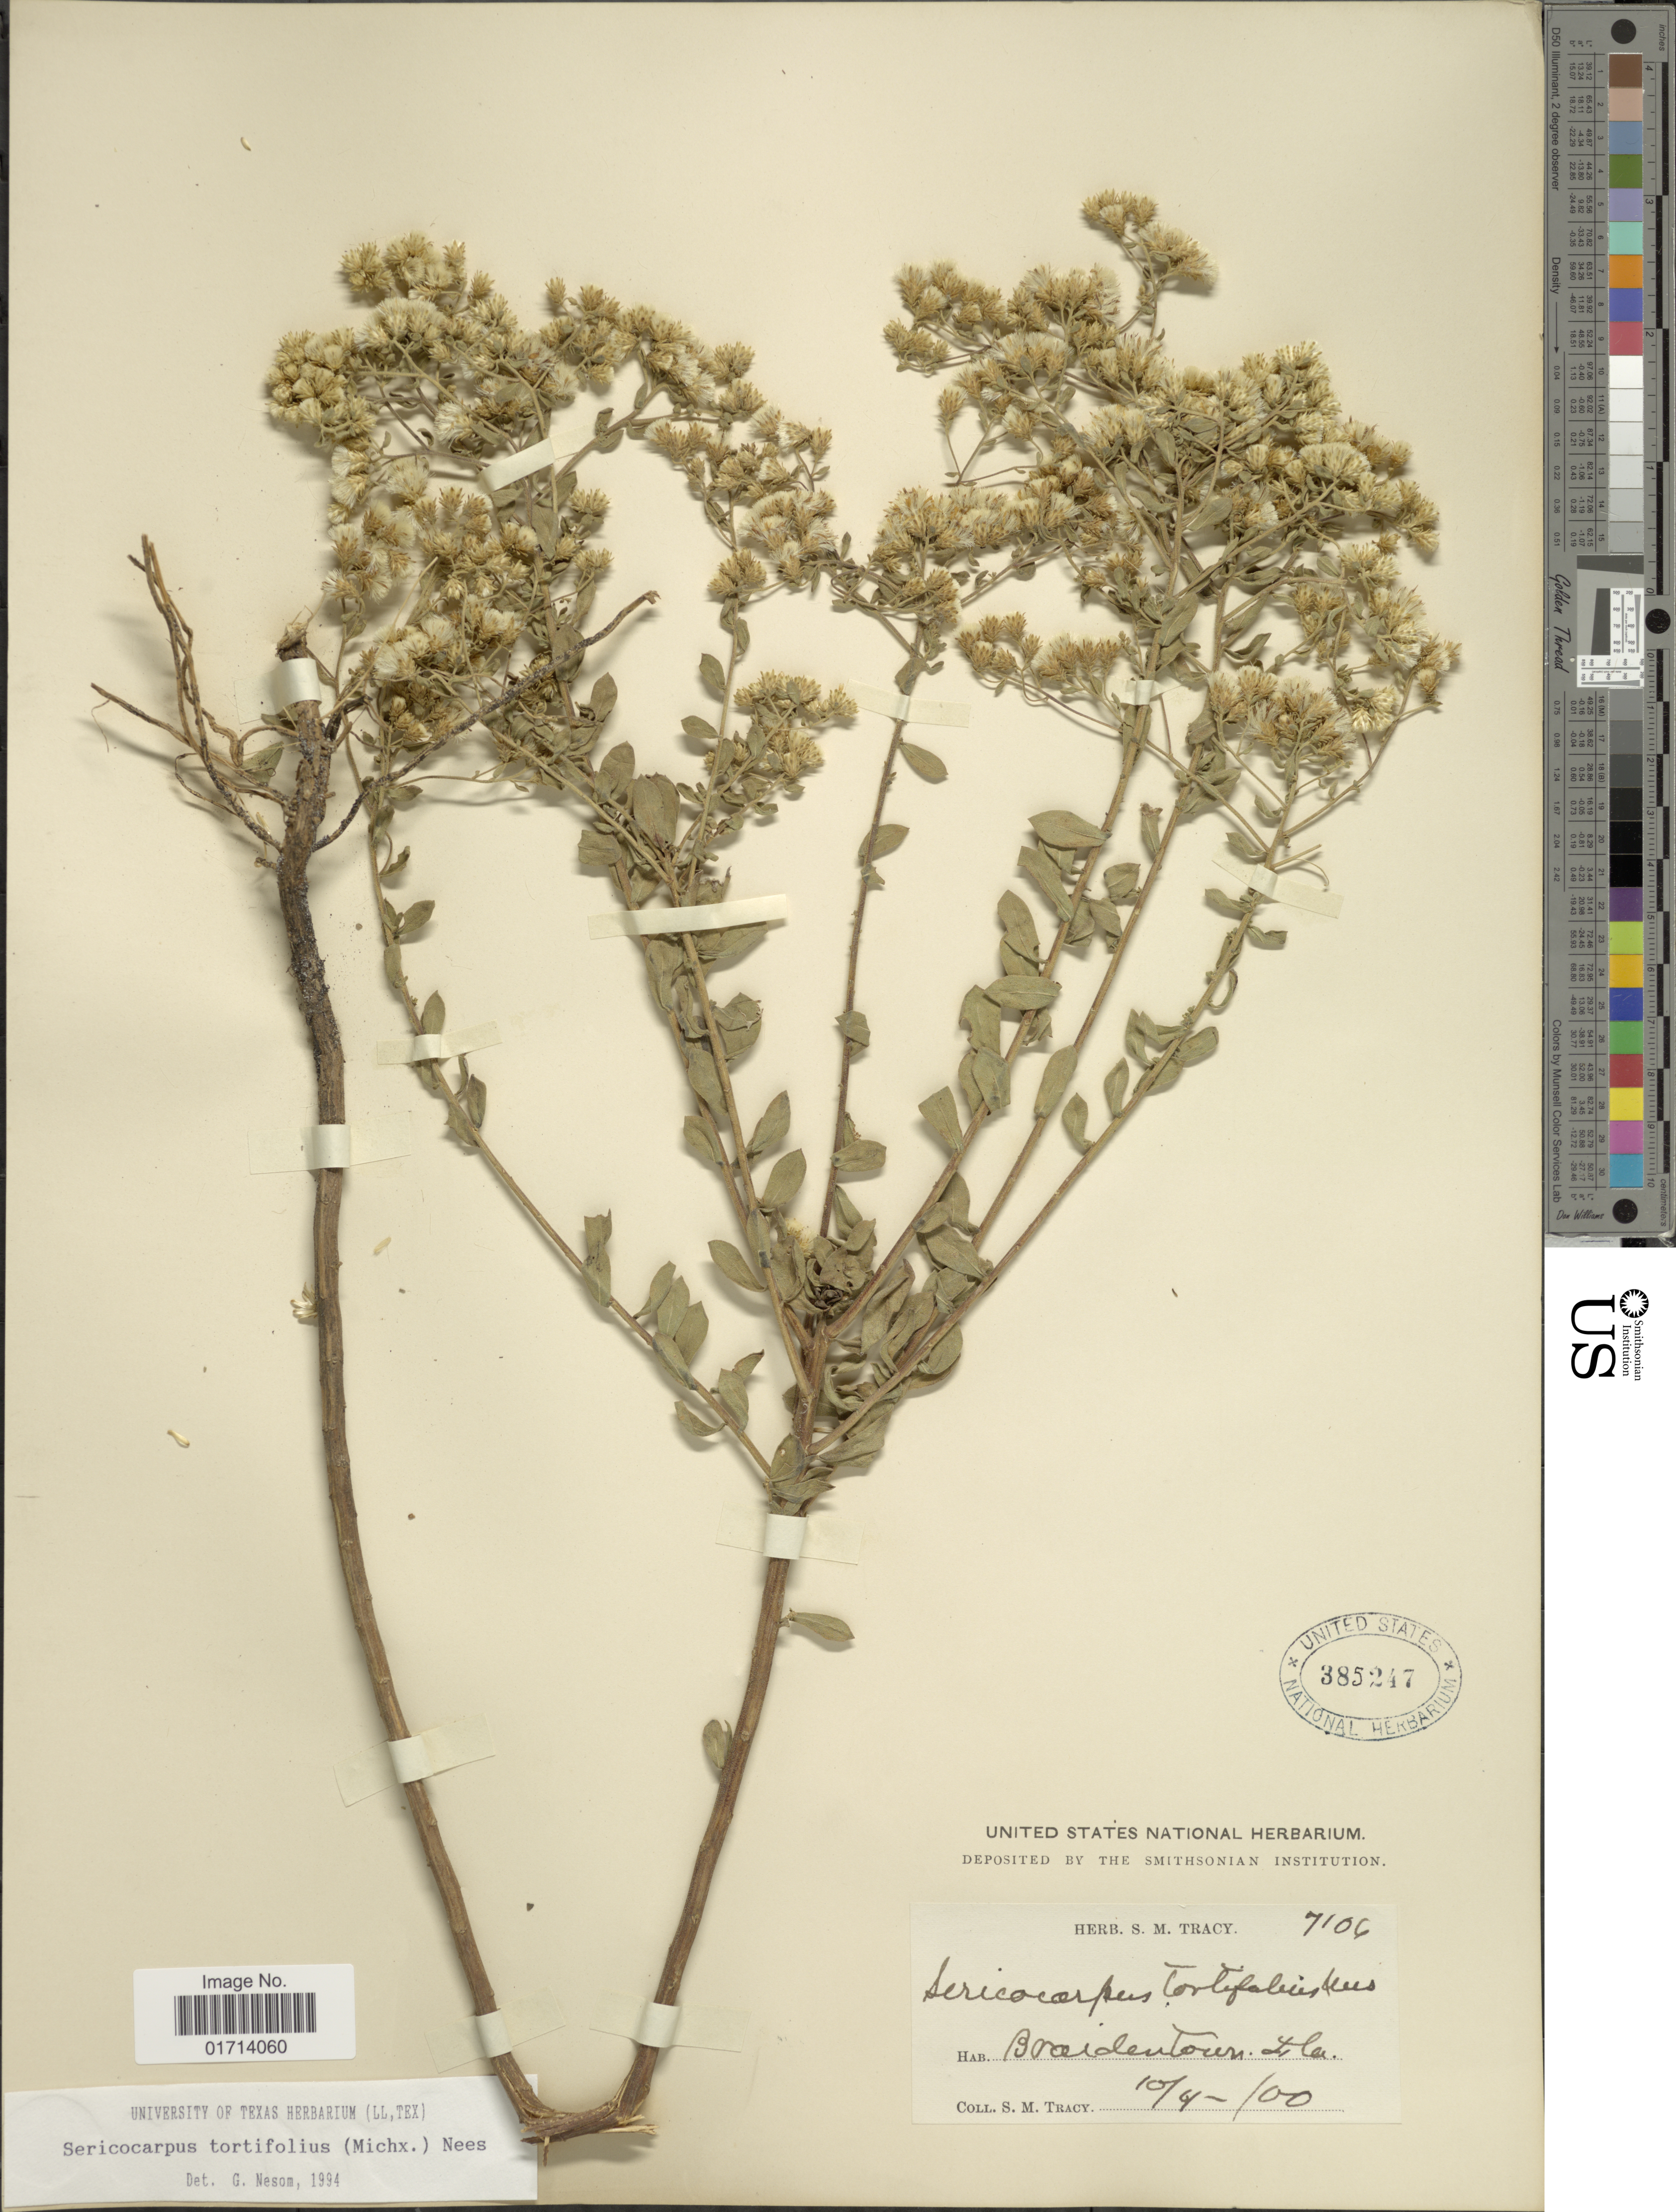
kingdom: Plantae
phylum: Tracheophyta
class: Magnoliopsida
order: Asterales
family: Asteraceae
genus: Sericocarpus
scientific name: Sericocarpus tortifolius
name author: (Michx.) Nees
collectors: S. M. Tracy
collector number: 7106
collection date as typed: Transcribed d/m/y: 10/4/0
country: United States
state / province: Florida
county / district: Manatee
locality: Braidentown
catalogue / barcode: US 385247